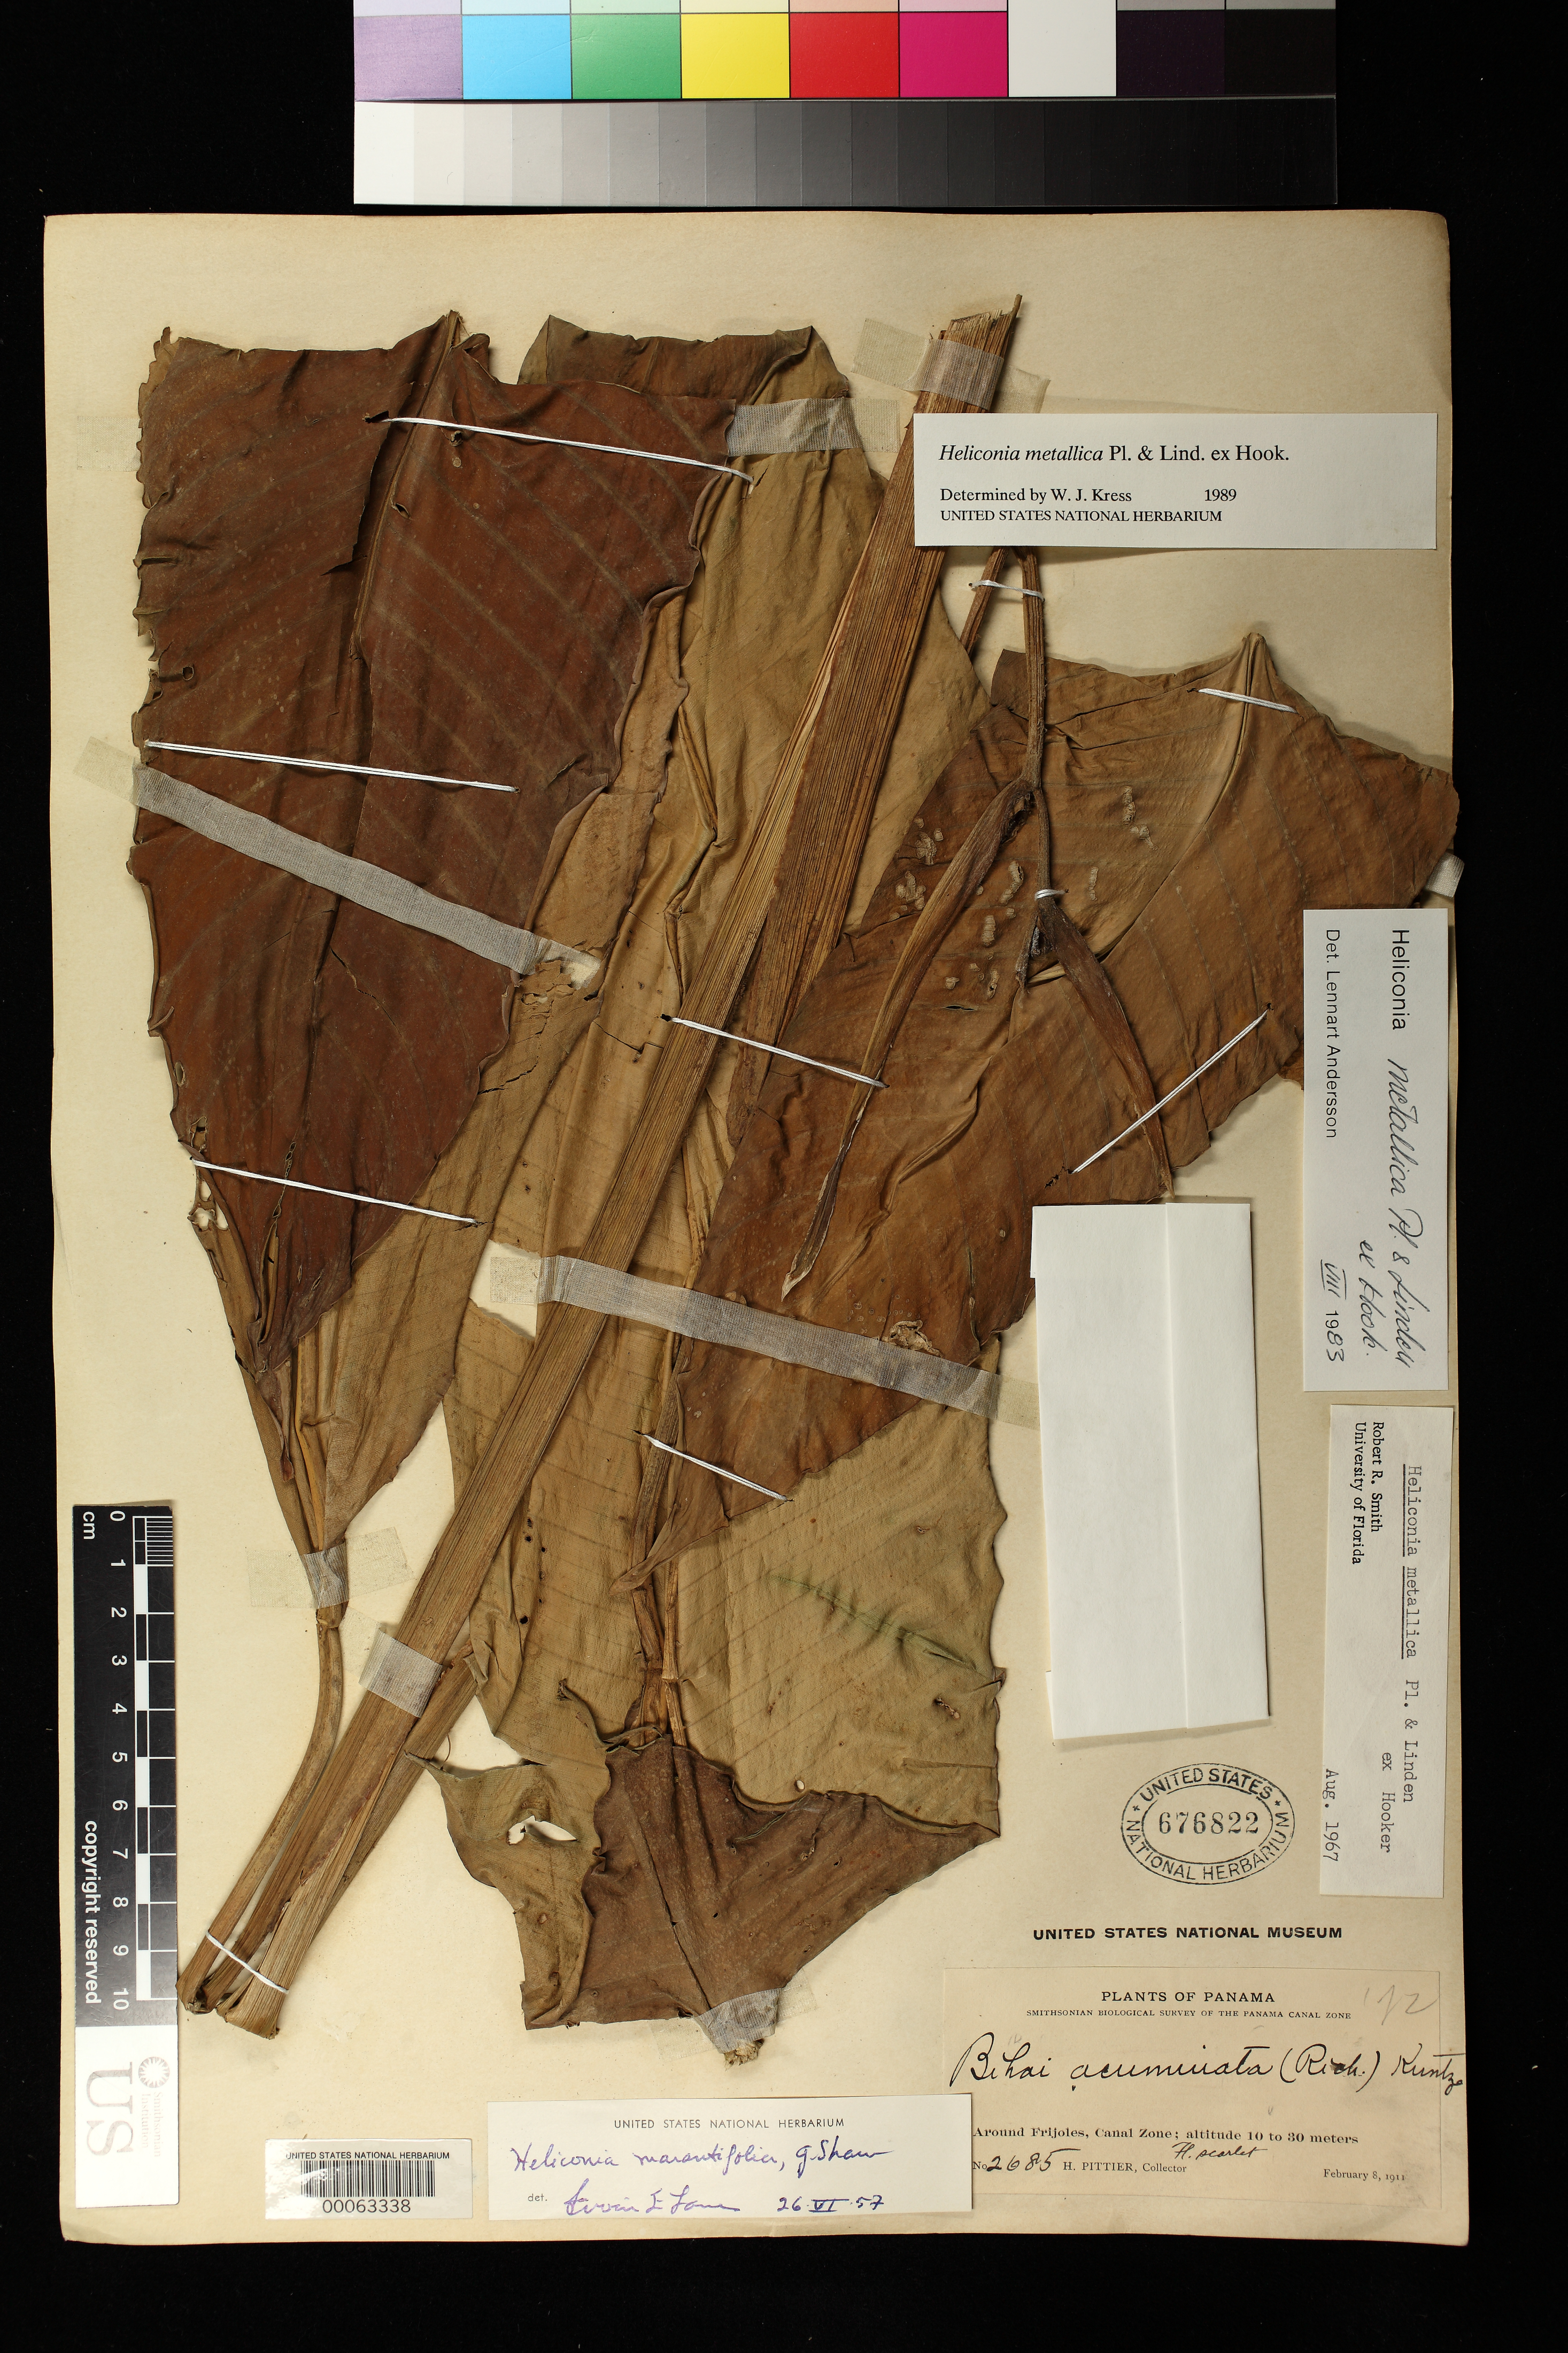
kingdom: Plantae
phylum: Tracheophyta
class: Liliopsida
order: Zingiberales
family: Heliconiaceae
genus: Heliconia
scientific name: Heliconia metallica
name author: Planch. & Linden ex Hook.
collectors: H. F. Pittier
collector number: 2685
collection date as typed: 08 Feb 1911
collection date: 1911-02-08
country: Panama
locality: Around Frijoles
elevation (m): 10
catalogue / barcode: US 676822